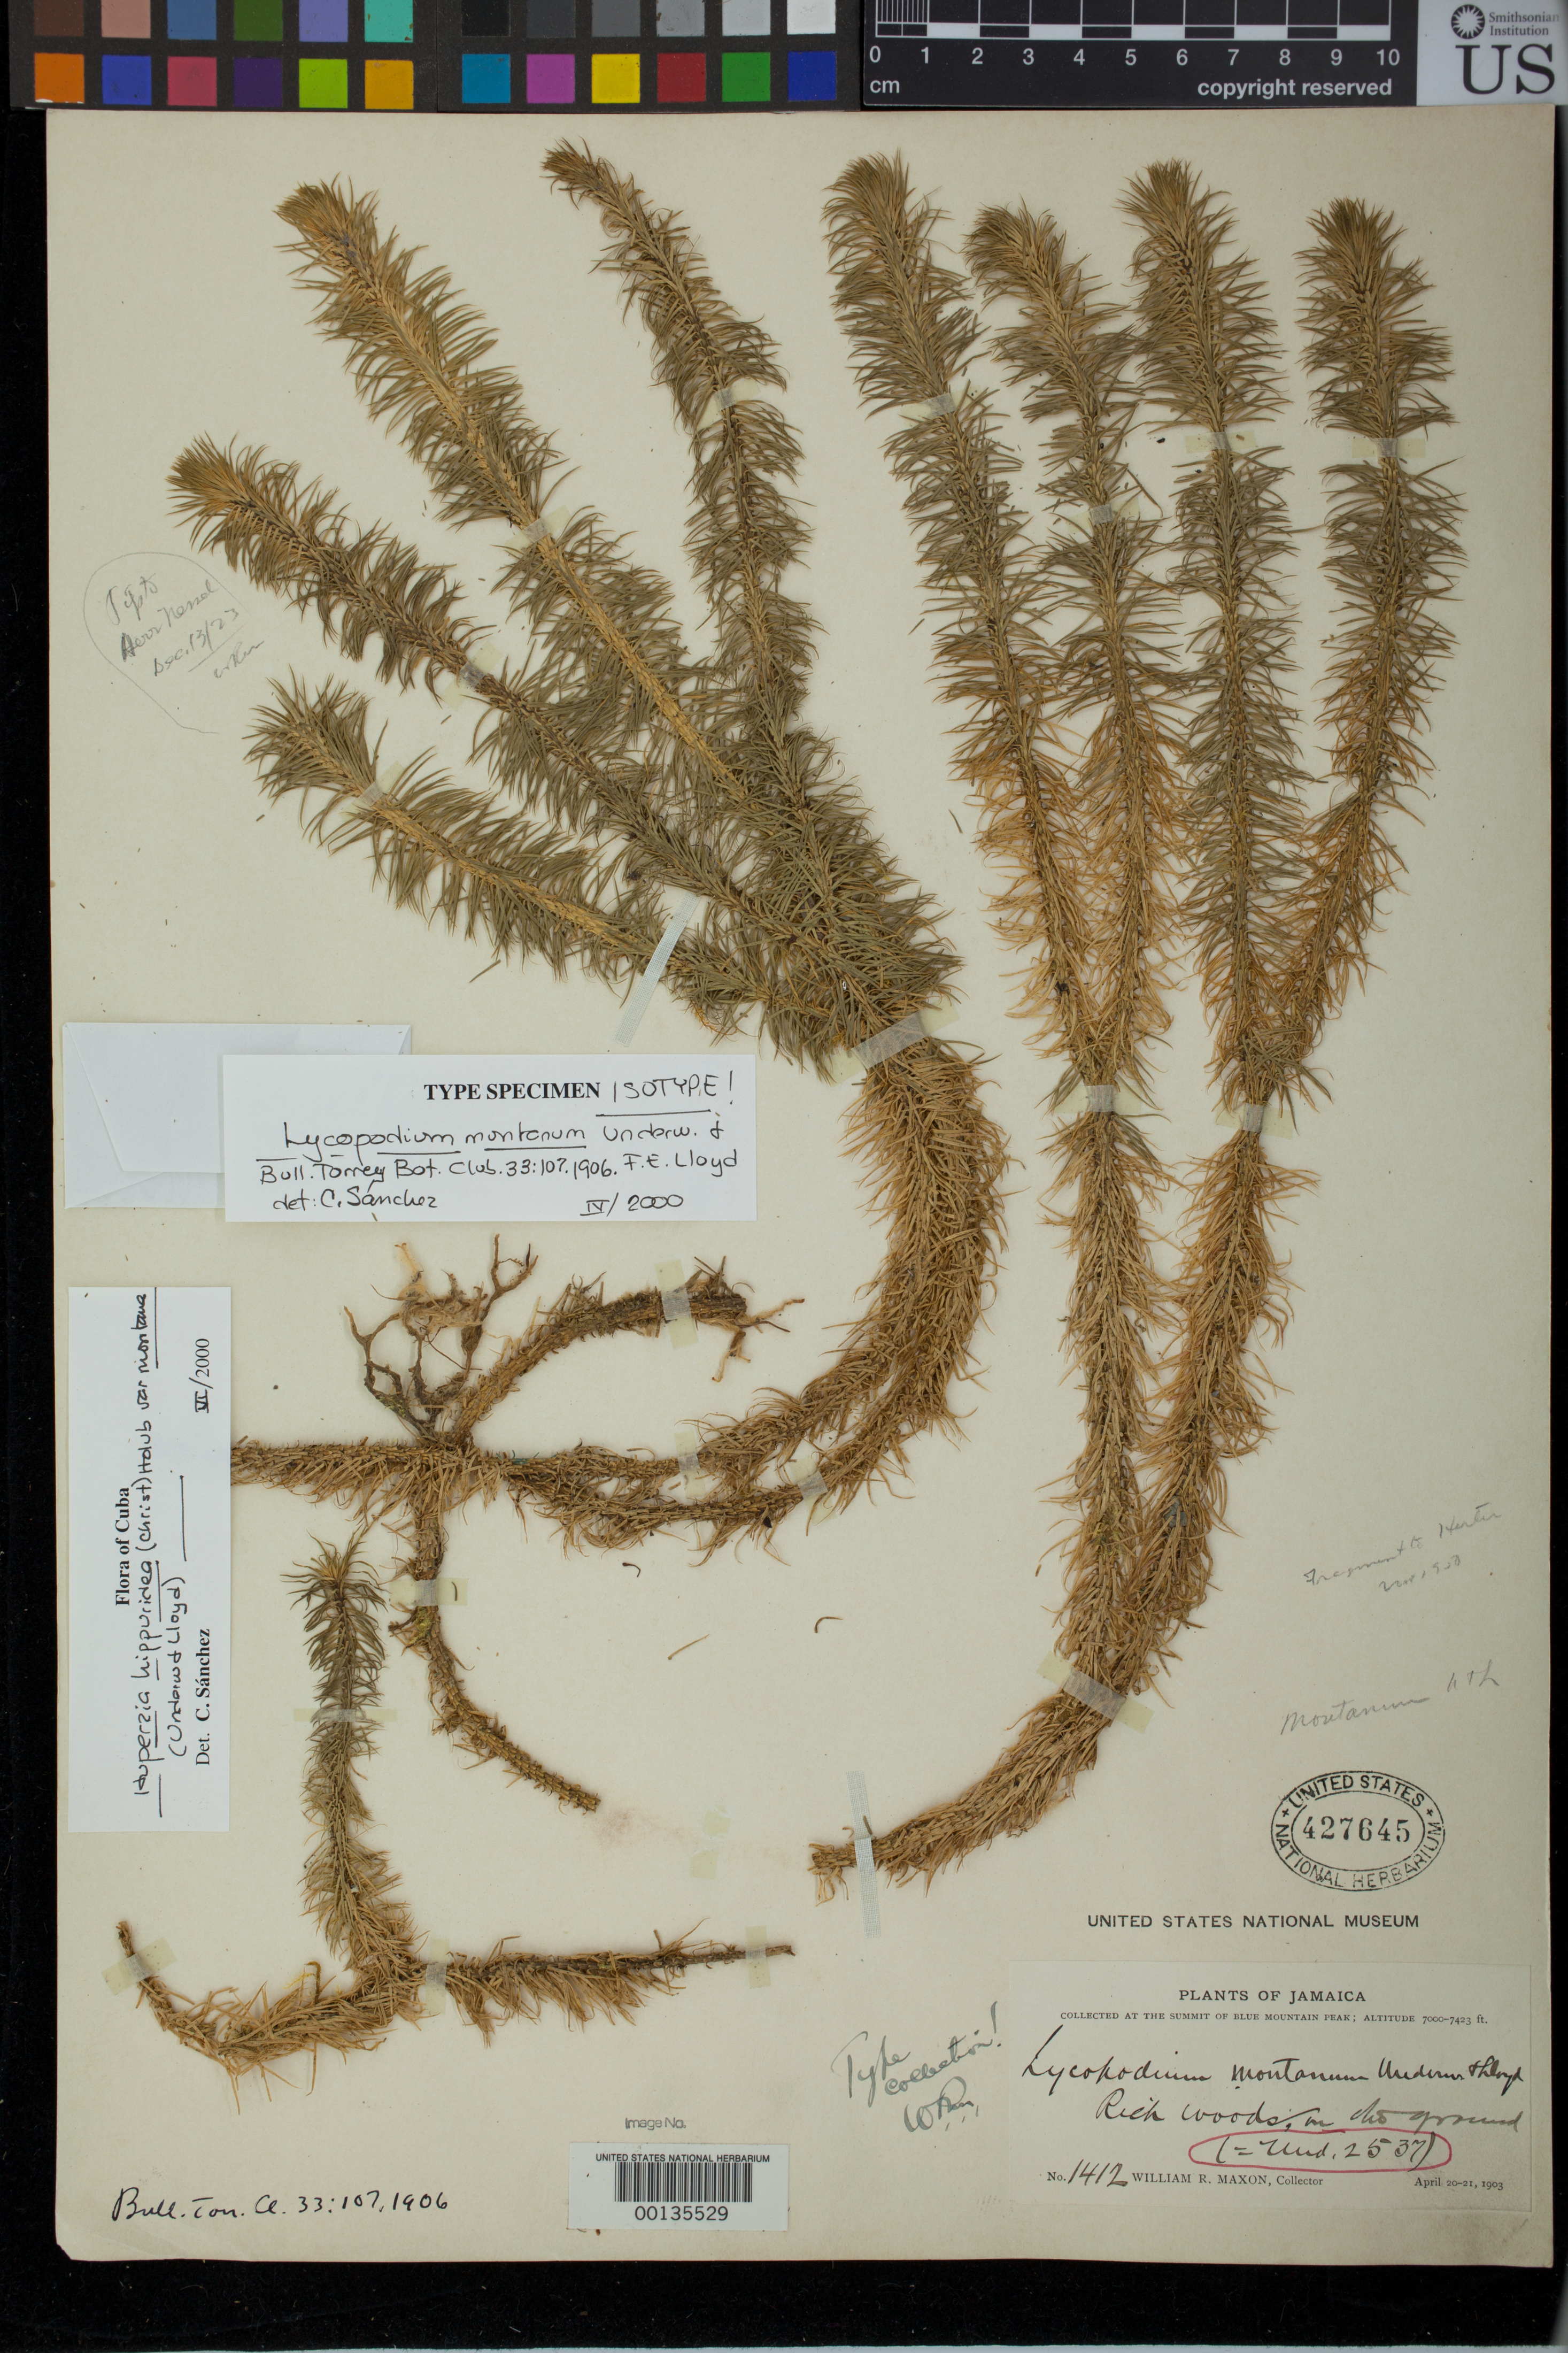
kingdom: Plantae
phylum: Tracheophyta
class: Lycopodiopsida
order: Lycopodiales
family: Lycopodiaceae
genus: Phlegmariurus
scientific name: Phlegmariurus hippurideus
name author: (Christ) B. Øllg.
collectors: W. R. Maxon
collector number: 1412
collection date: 1903-04-20/1903-04-21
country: Jamaica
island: Greater Antilles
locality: Summit of Blue Mountain Peak.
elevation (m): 2134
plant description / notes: Annotated as "=Und. 2537" and "Type collection! WRM [W.R. Maxon]". Annotated as "Isotype!" by C. Sánchez (2000). The type collection of Lycopodium montanum Underw. & F.E. Lloyd (1906, Bull. Torrey Bot. Club 33: 107) is Underwood 2537 (holotype: NY). Proctor (1982, Amer. Fern J. 72: 107) cites Maxon 1412 (US) as an isotype. The protologue cites no collections by W.R. Maxon. Maxon's collection may have been made at the same time and place but is not part of the same gathering, and cannot be a type (or even paratype) of this name.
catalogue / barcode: US 427645